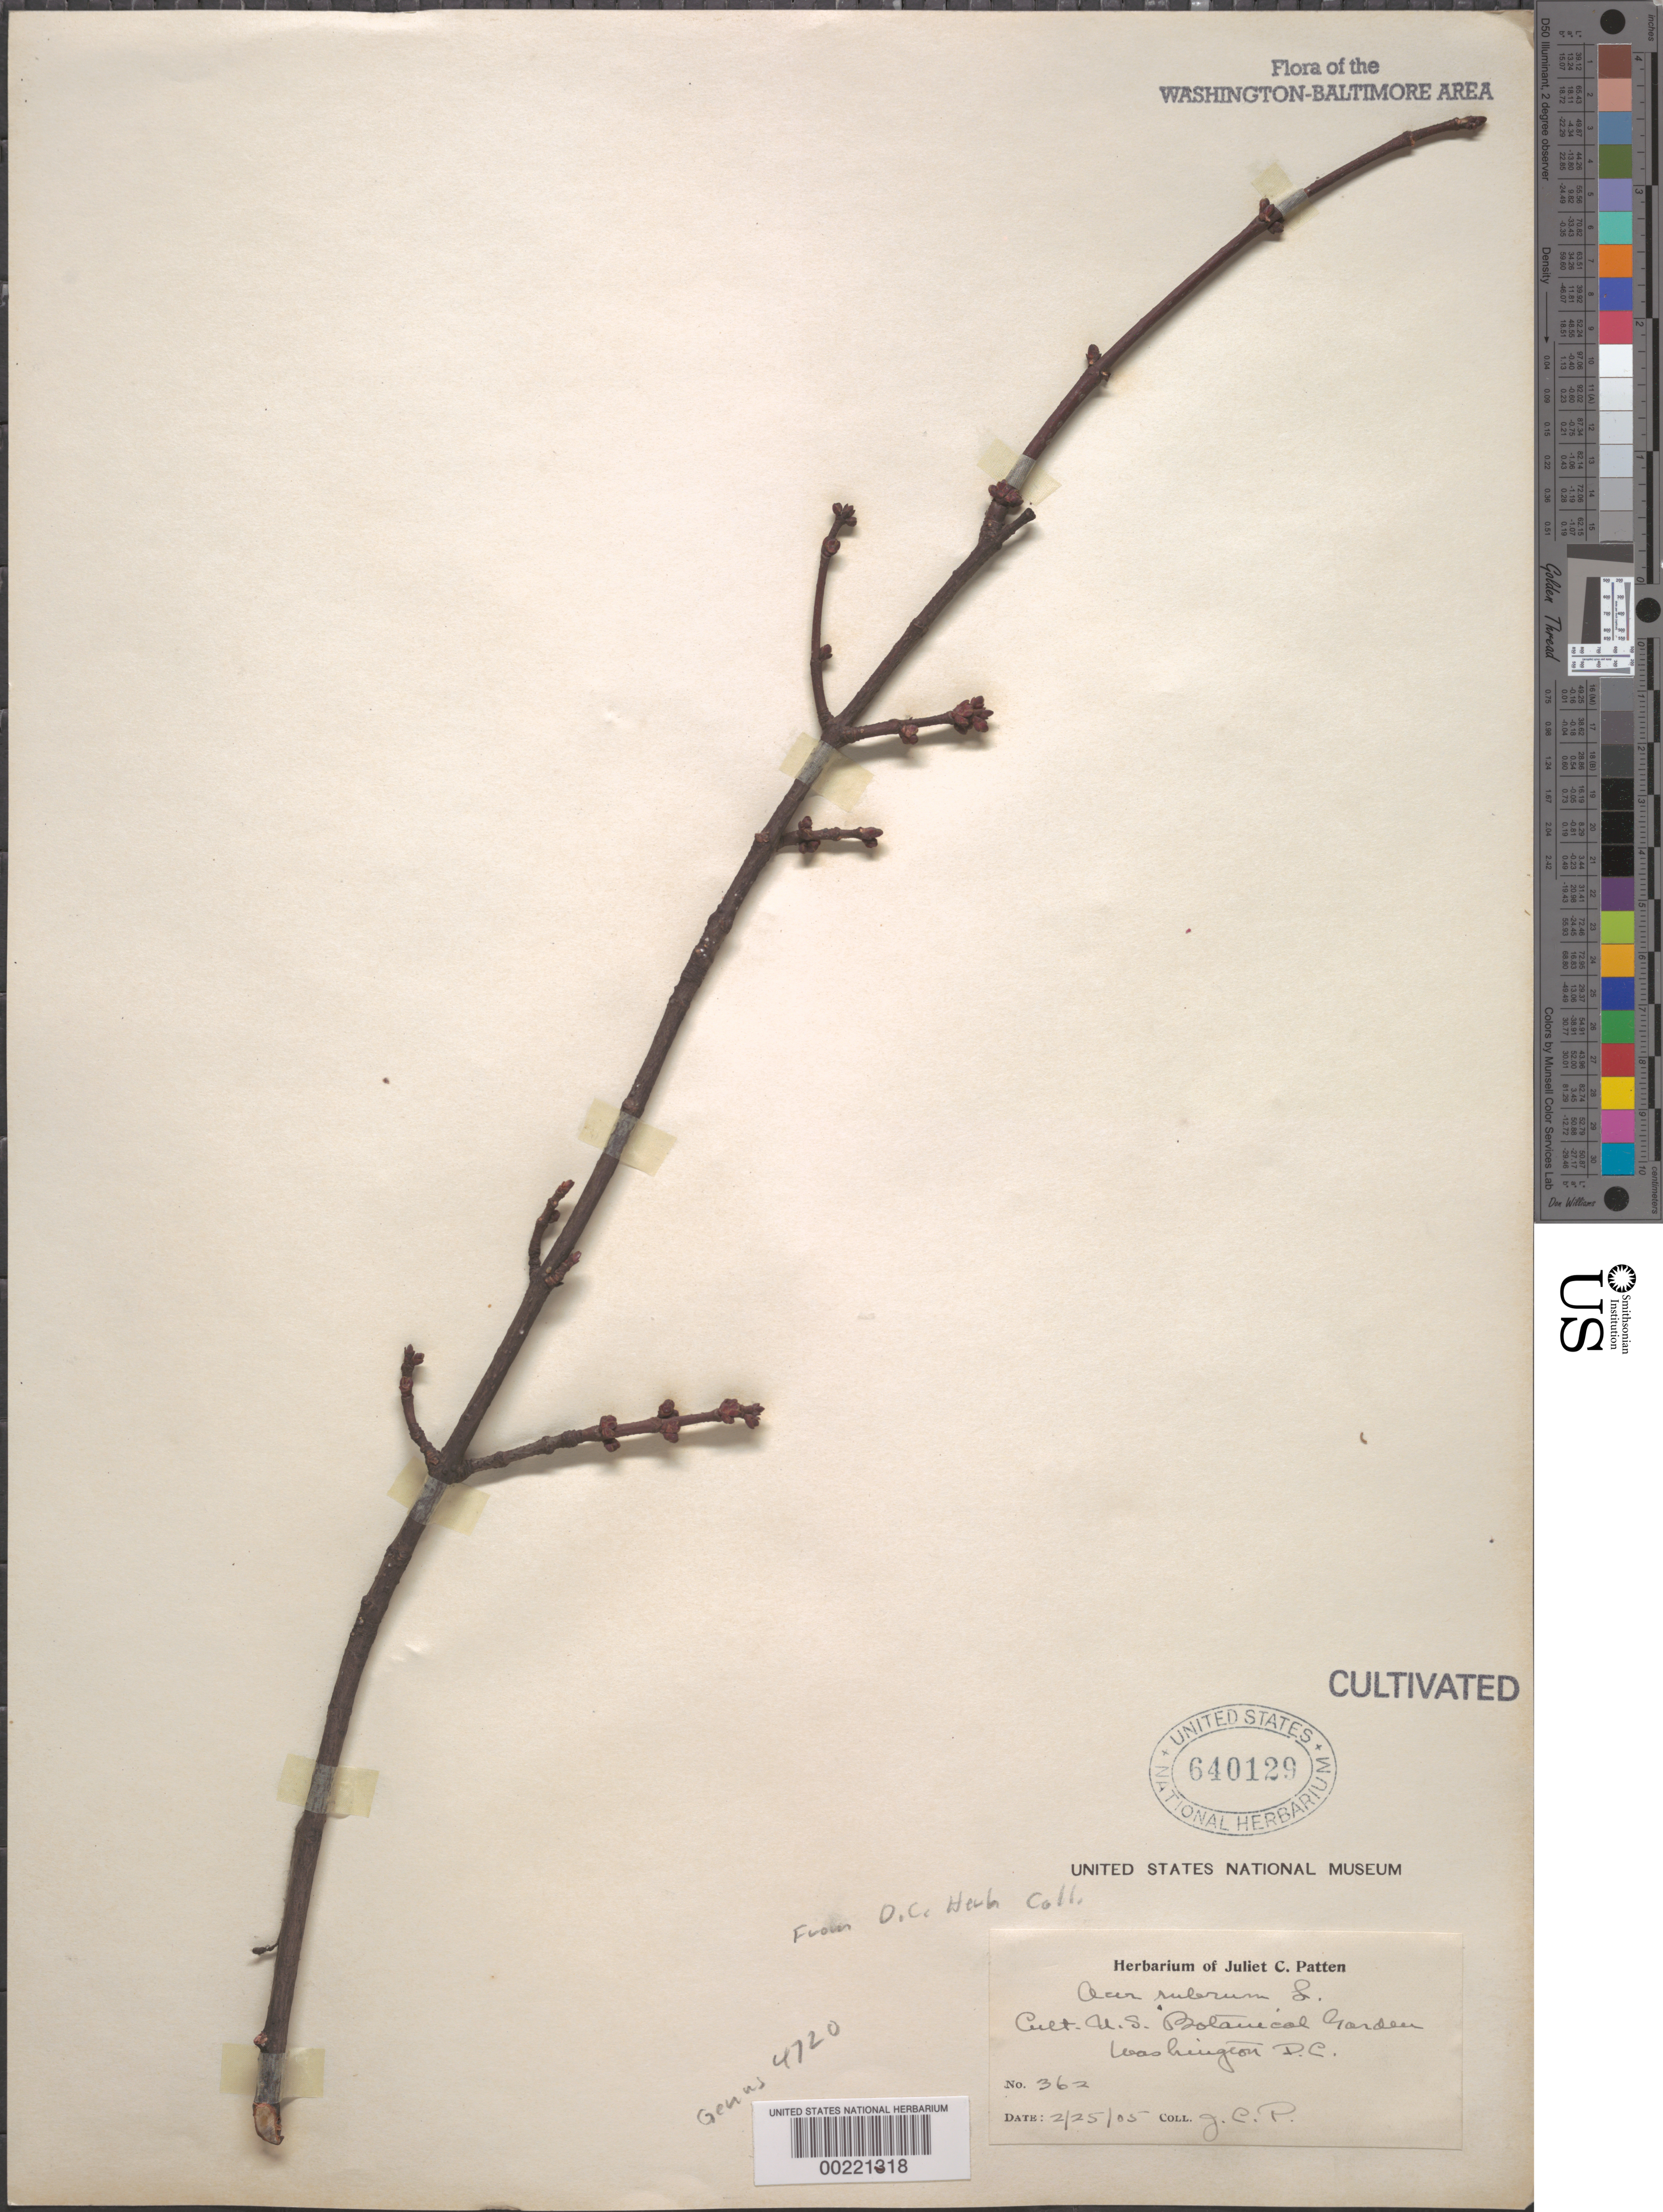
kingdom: Plantae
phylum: Tracheophyta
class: Magnoliopsida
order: Sapindales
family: Sapindaceae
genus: Acer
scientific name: Acer rubrum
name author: L.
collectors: J. Patten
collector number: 362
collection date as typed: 25 Feb 1905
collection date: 1905-02-25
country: United States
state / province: District of Columbia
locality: Botanical Gardens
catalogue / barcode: US 640129